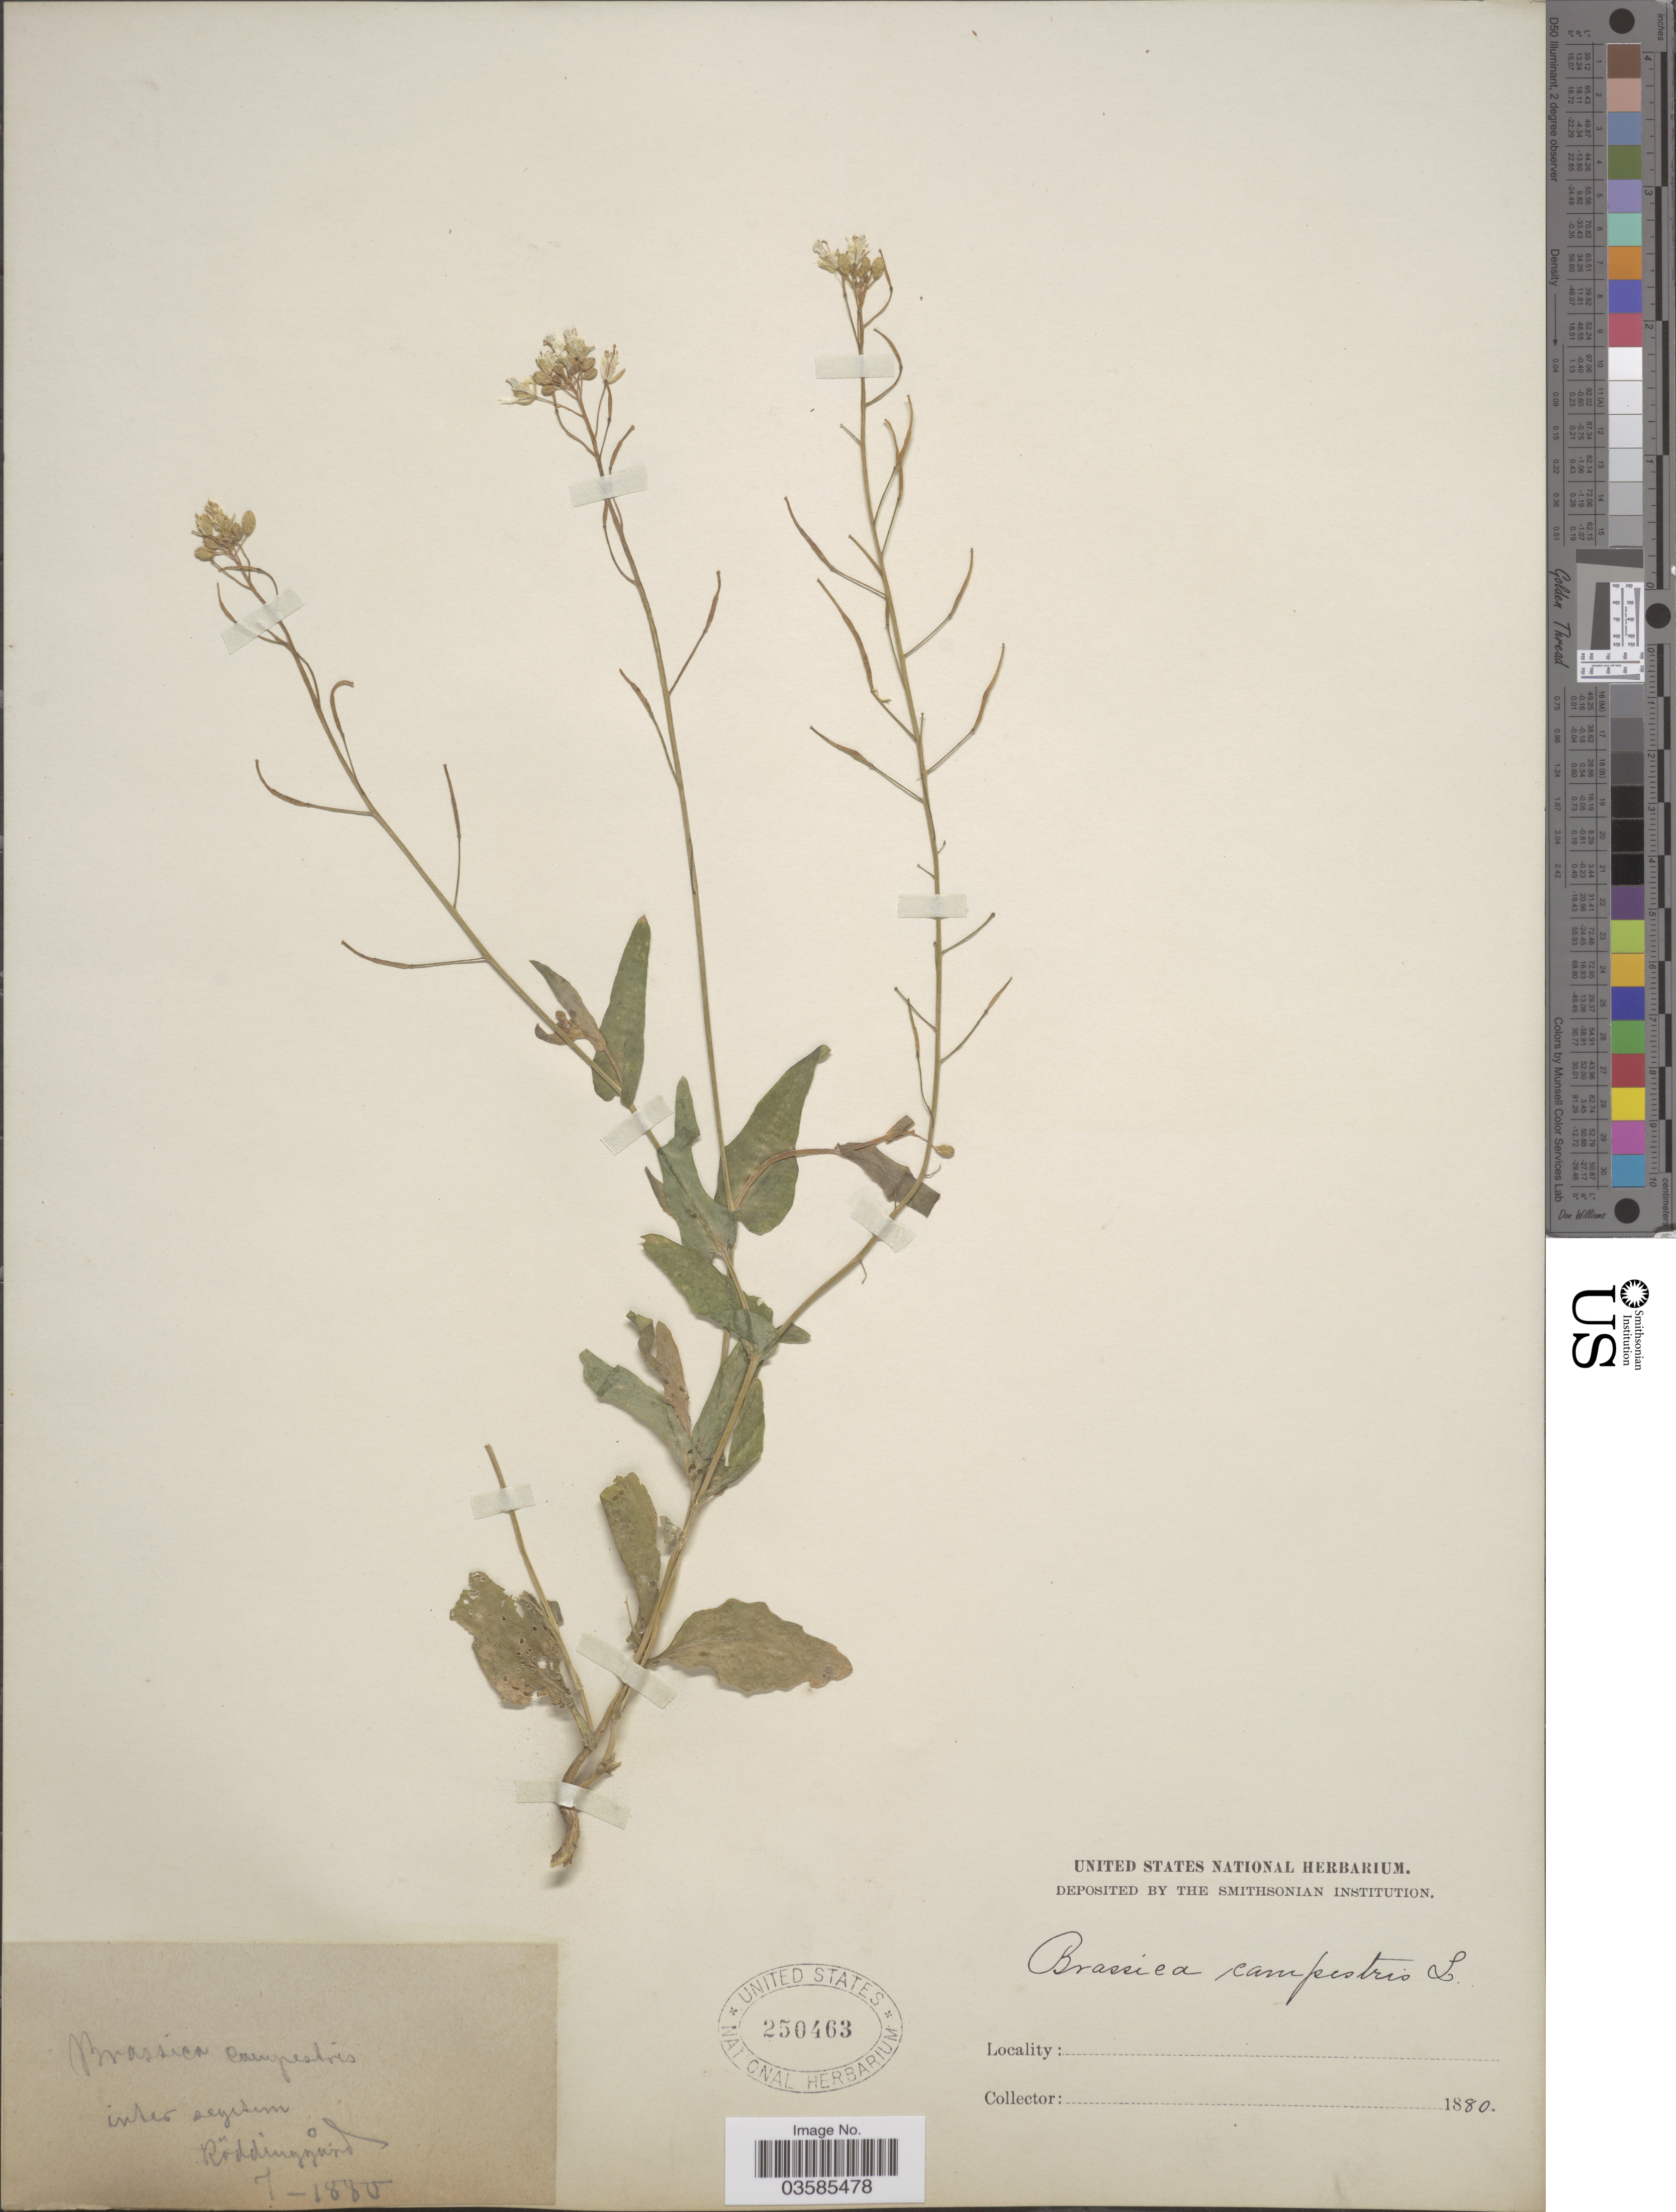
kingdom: Plantae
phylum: Tracheophyta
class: Magnoliopsida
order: Brassicales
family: Brassicaceae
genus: Brassica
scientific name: Brassica campestris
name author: L.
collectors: ex herb. United States National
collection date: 1880-07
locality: Inter segetum Röddinggård.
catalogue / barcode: US 250463